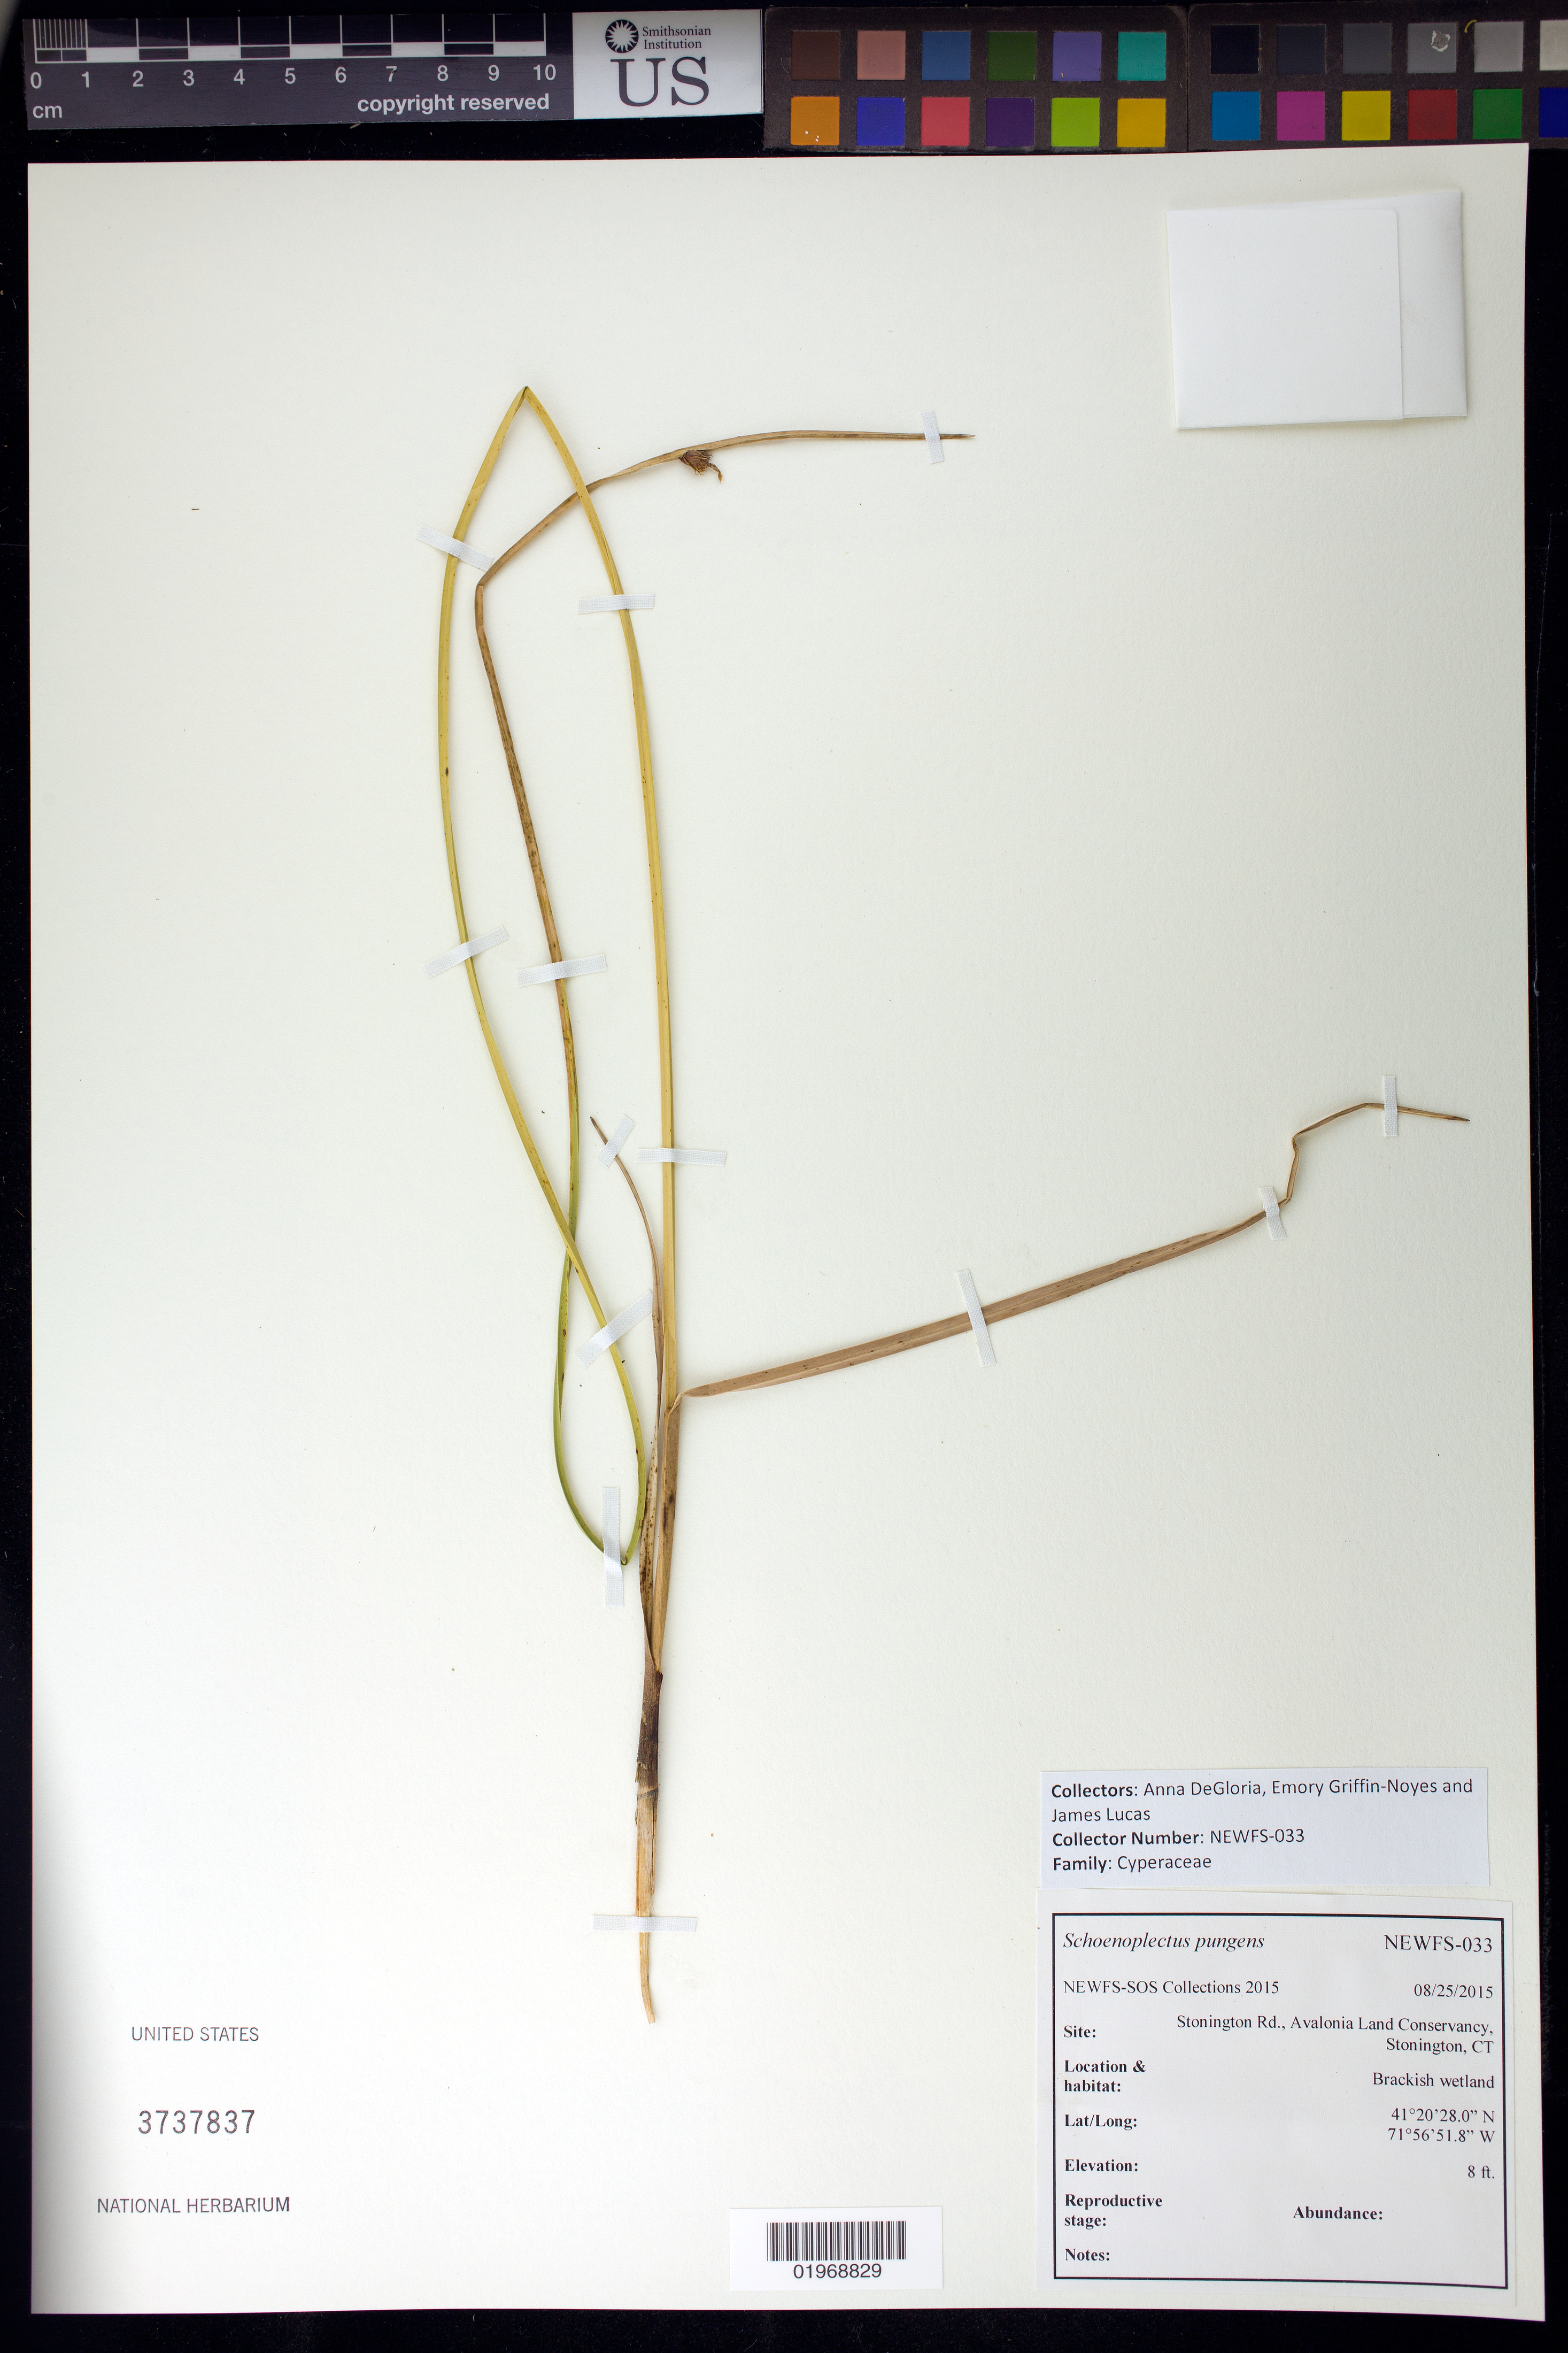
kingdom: Plantae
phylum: Tracheophyta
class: Liliopsida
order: Poales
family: Cyperaceae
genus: Schoenoplectus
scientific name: Schoenoplectus pungens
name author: (Vahl) Palla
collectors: A. DeGloria, E. Griffin-Noyes & J. Lucas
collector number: NEWFS-033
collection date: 2015-08-25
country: United States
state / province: Connecticut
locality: Stonington Rd., Avalonia Land Conservancy, Stonington.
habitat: Brackish wetland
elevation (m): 2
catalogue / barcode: US 3737837